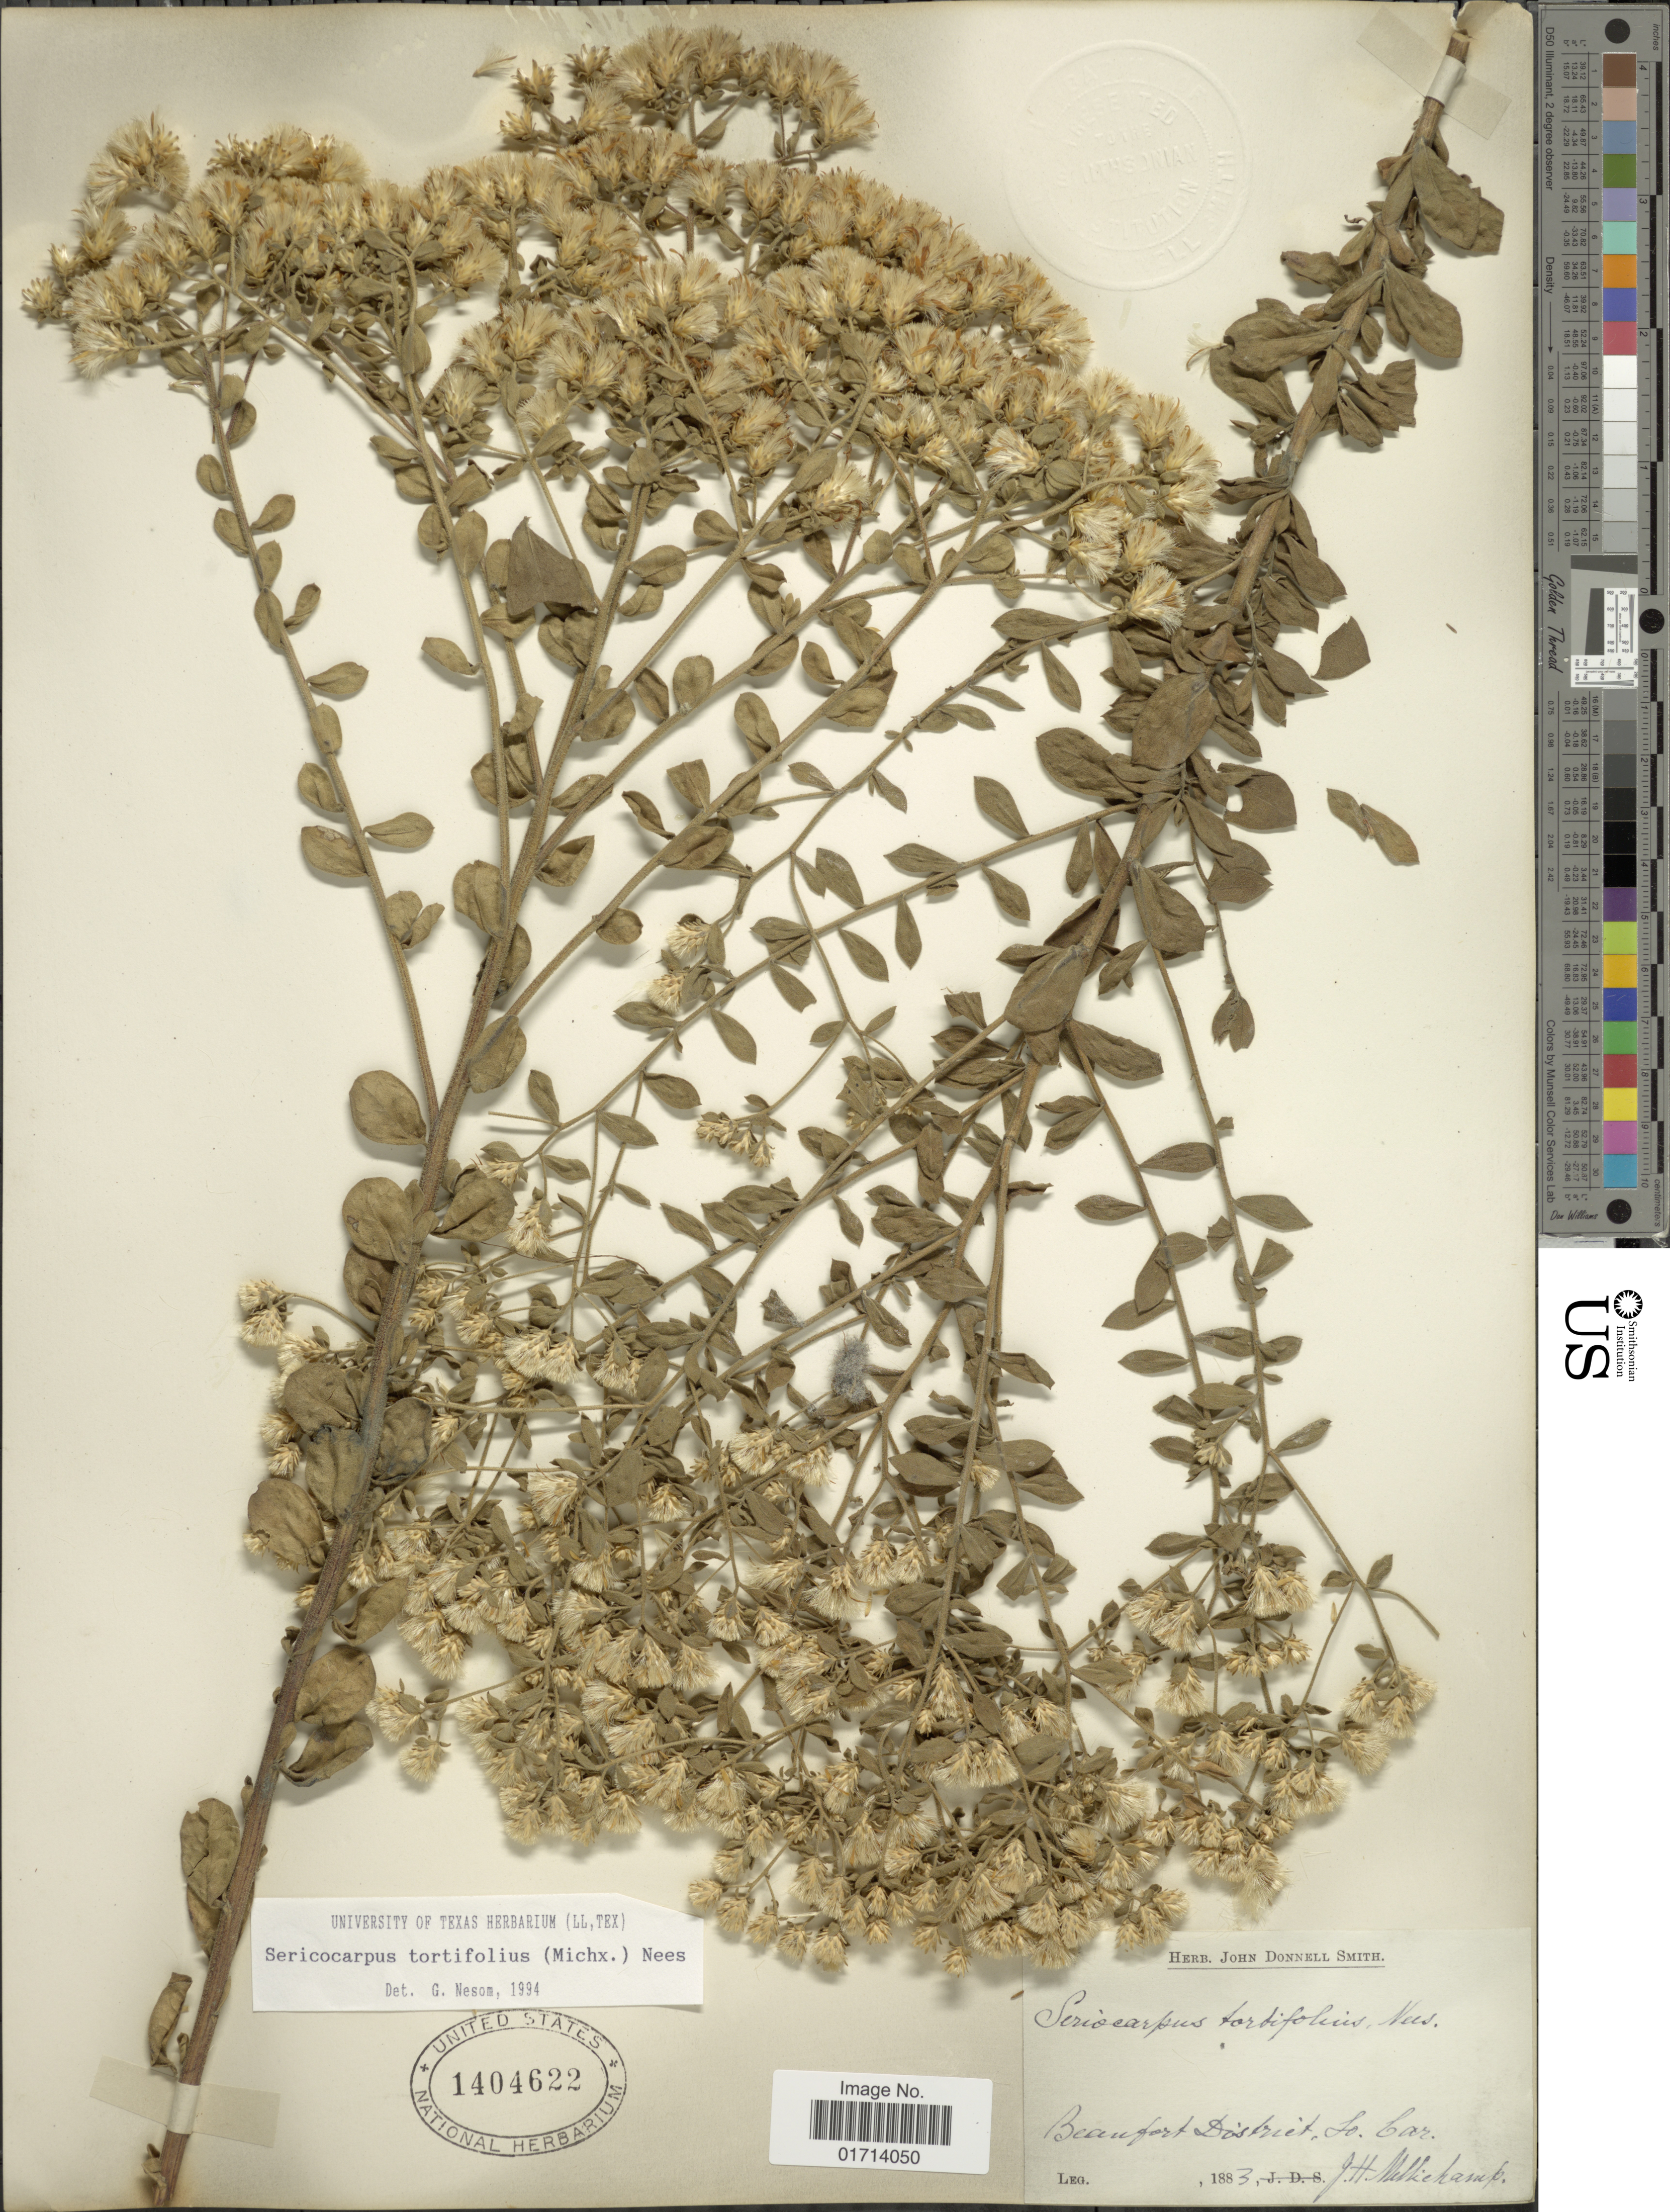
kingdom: Plantae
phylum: Tracheophyta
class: Magnoliopsida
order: Asterales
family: Asteraceae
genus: Sericocarpus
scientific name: Sericocarpus tortifolius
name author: (Michx.) Nees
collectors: J. H. Mellichamp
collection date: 1883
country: United States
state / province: South Carolina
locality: Beaufort District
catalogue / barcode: US 1404622